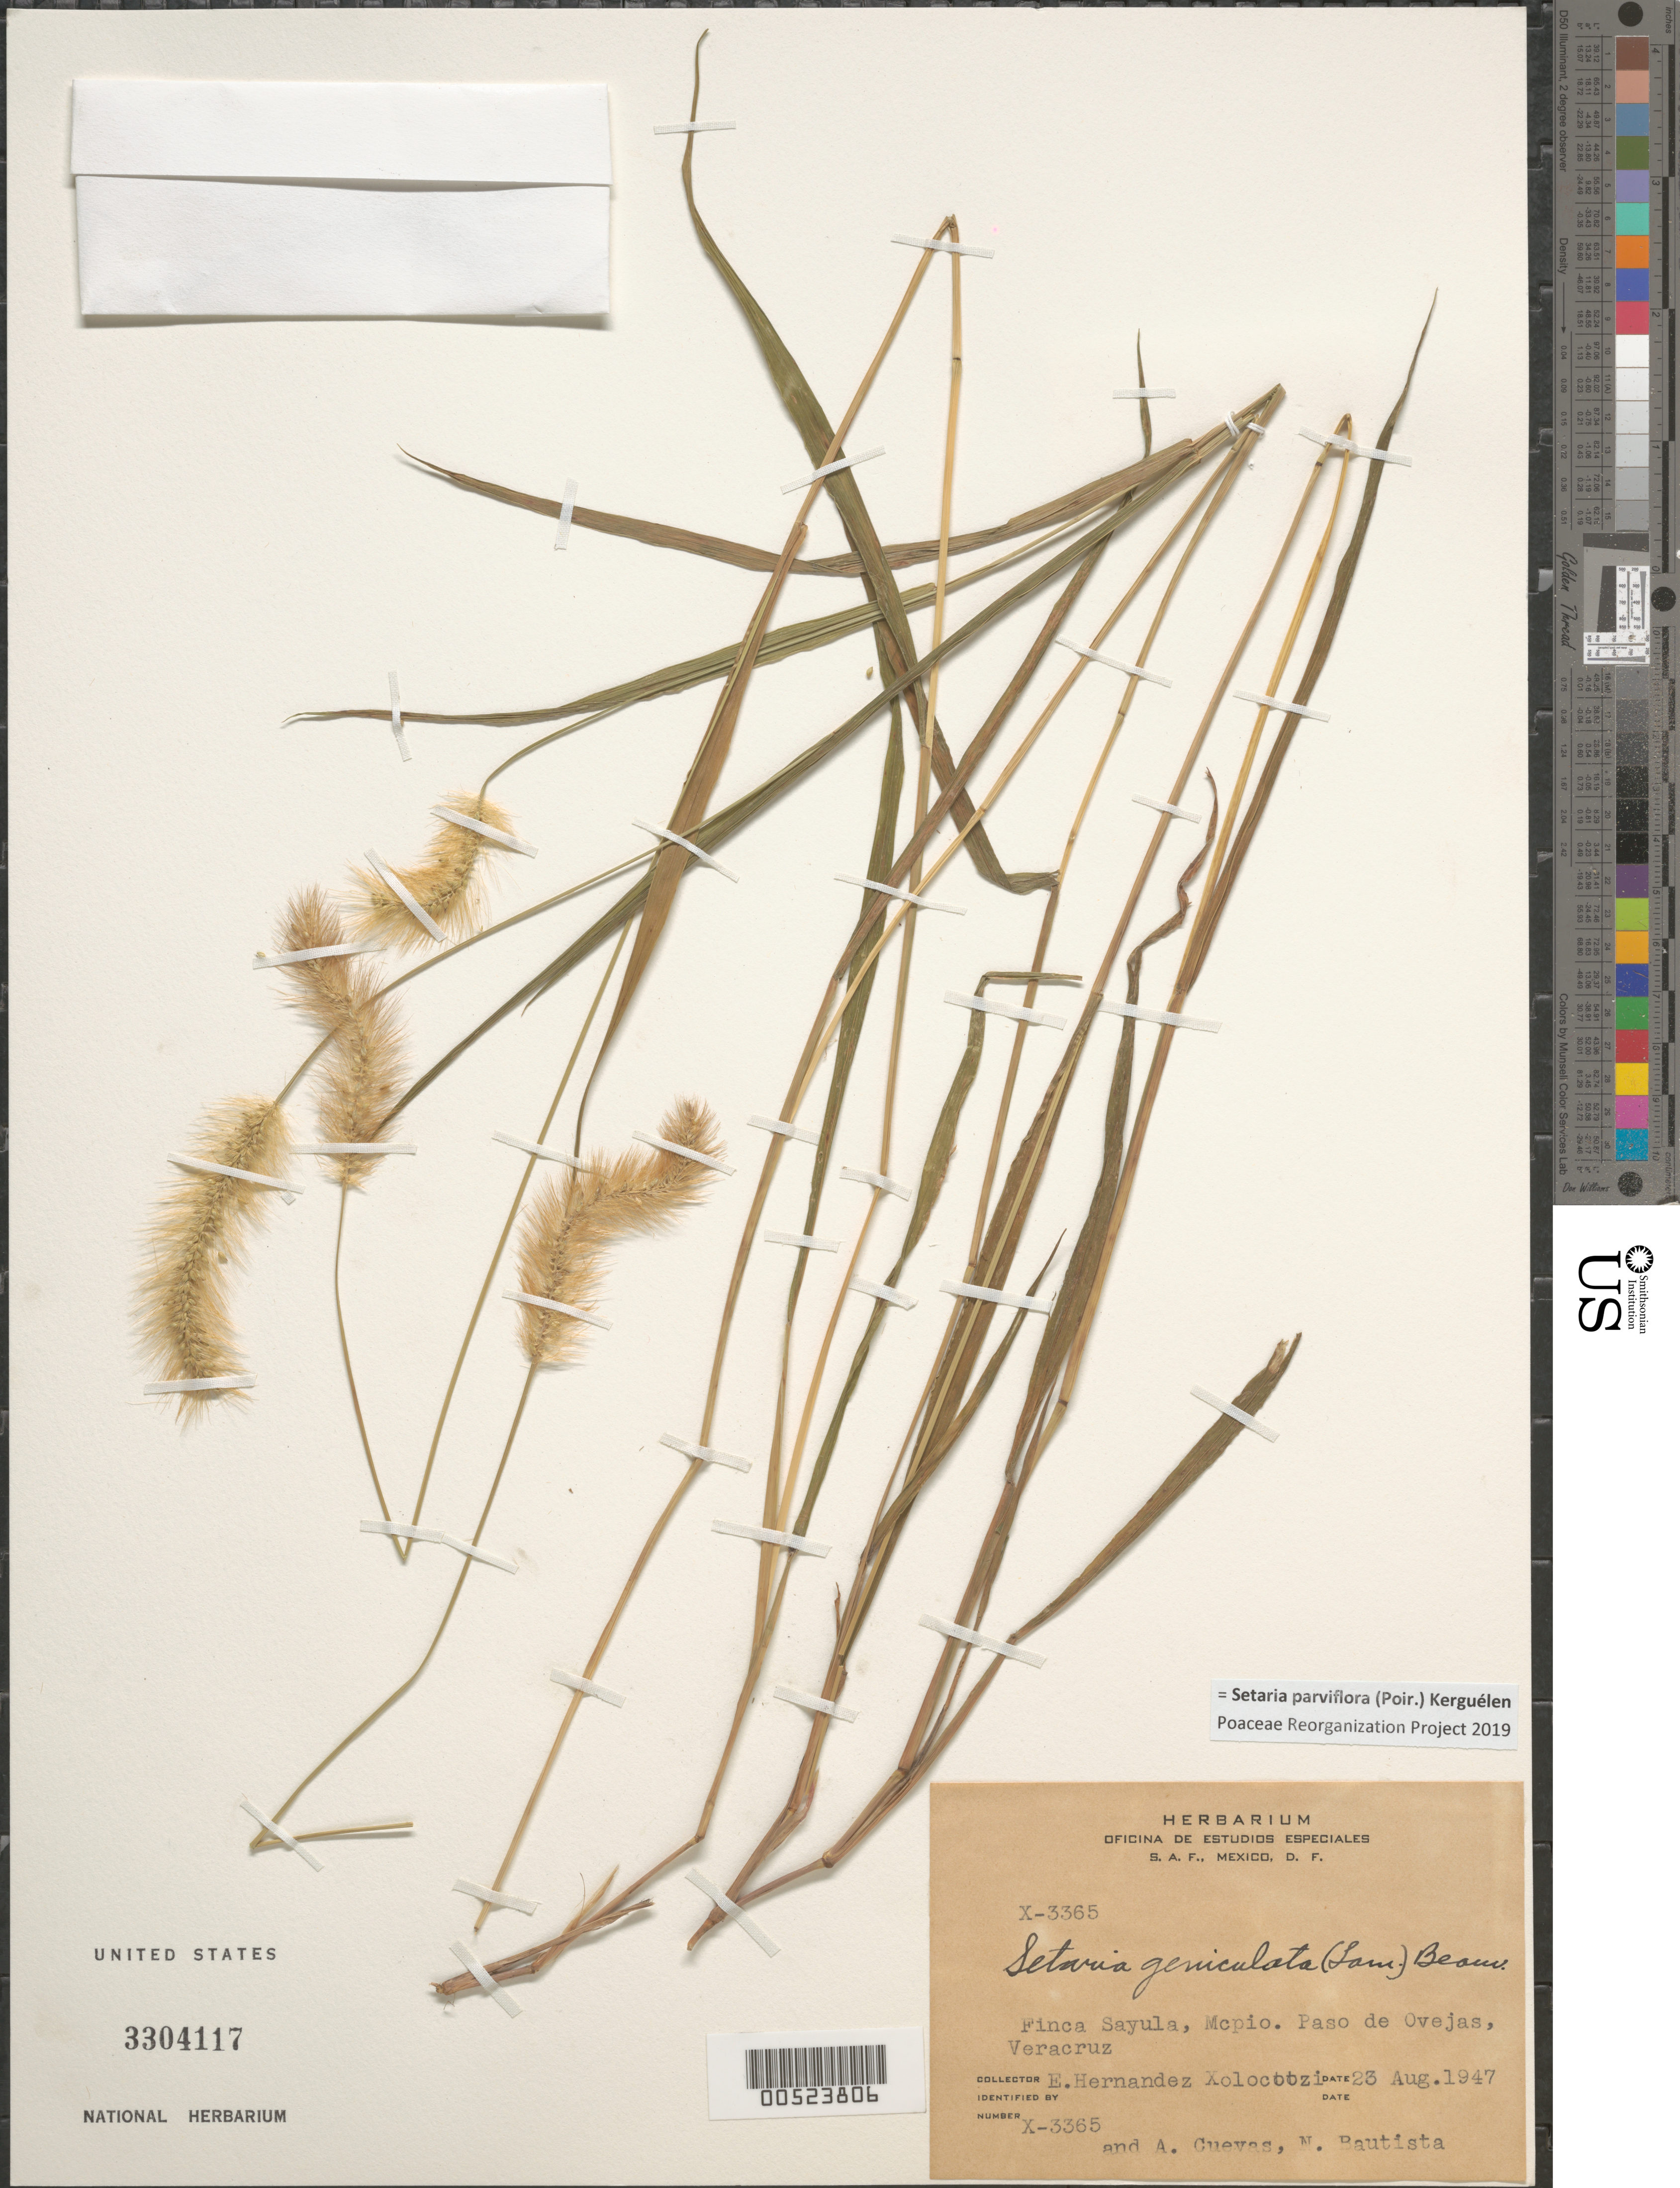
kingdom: Plantae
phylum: Tracheophyta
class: Liliopsida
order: Poales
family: Poaceae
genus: Setaria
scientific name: Setaria parviflora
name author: (Poir.) Kerguélen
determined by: Poaceae Reorganization Project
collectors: E. I. Hernández-X., A. Cuevas & N. Bautista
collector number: X-3365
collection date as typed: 23 Aug 1947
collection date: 1947-08-23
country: Mexico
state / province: Veracruz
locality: Finca Sayula, Mcpio. Paso de Ovejas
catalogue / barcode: US 3304117